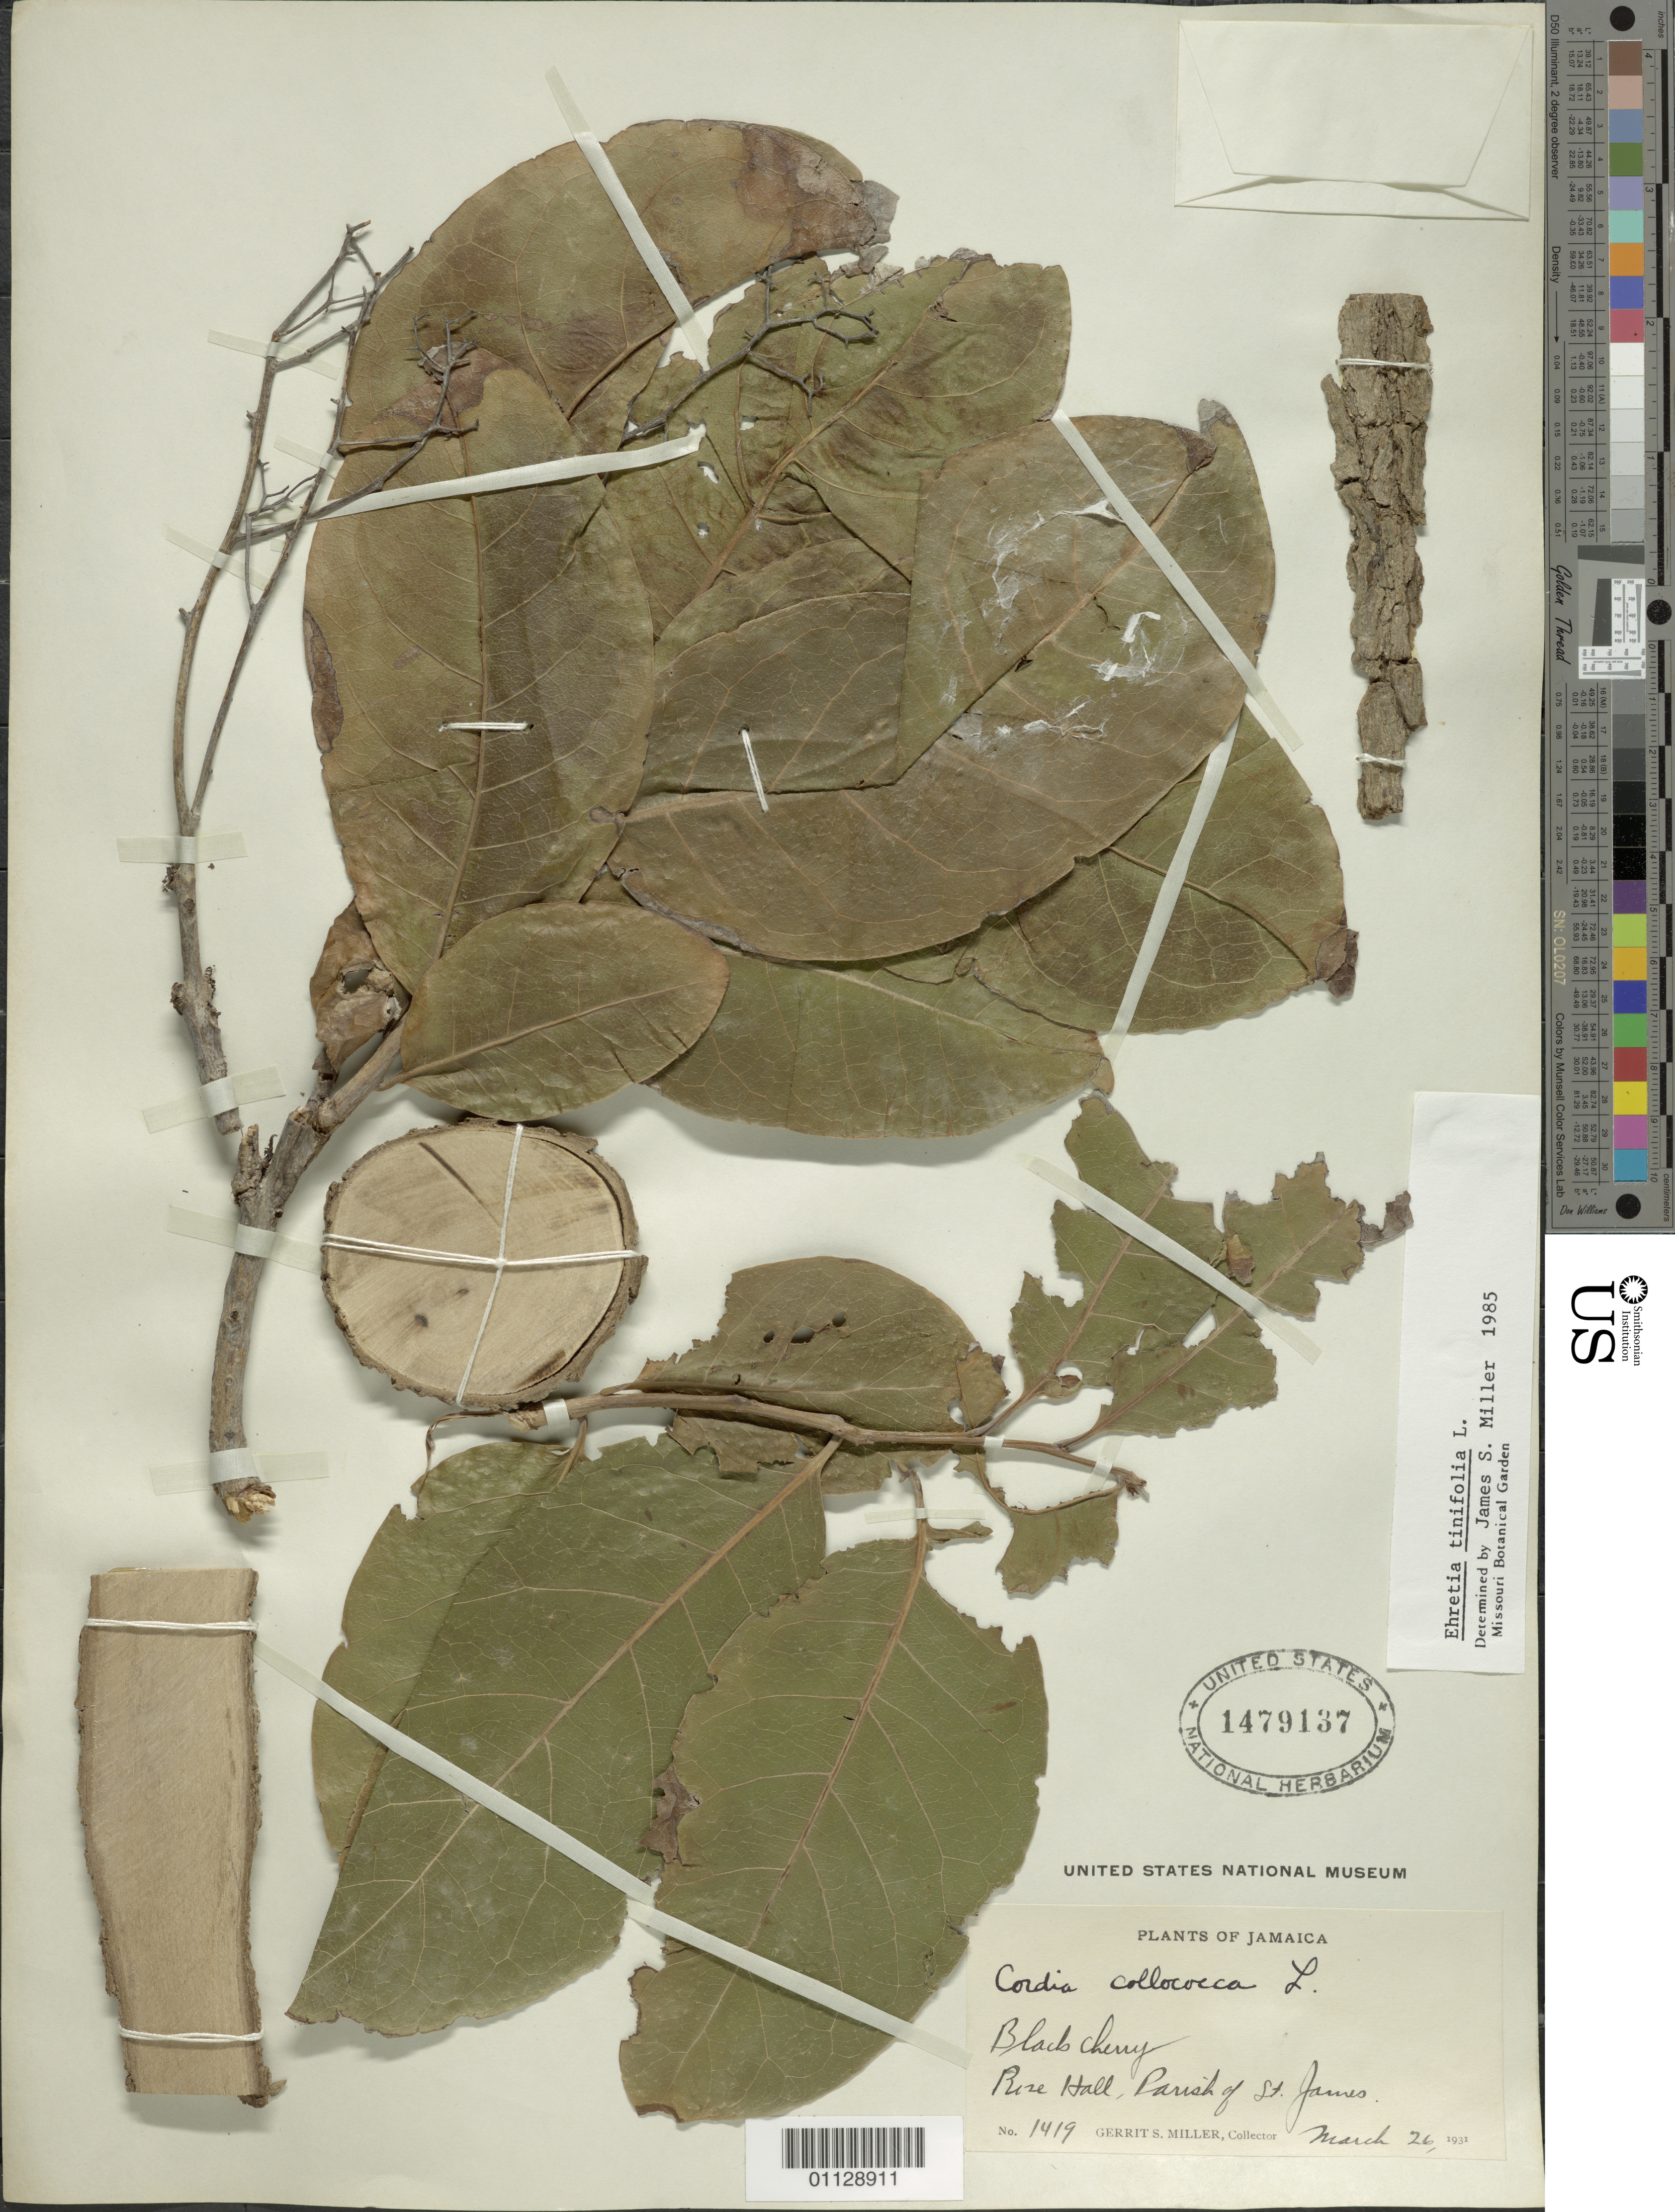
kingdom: Plantae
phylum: Tracheophyta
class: Magnoliopsida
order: Boraginales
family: Ehretiaceae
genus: Ehretia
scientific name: Ehretia tinifolia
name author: L.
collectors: G. S. Miller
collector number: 1419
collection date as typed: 26 Mar 1931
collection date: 1931-03-26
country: Jamaica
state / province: Saint James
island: Jamaica I.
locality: Rice Hall, Parish St. James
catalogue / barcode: US 1479137